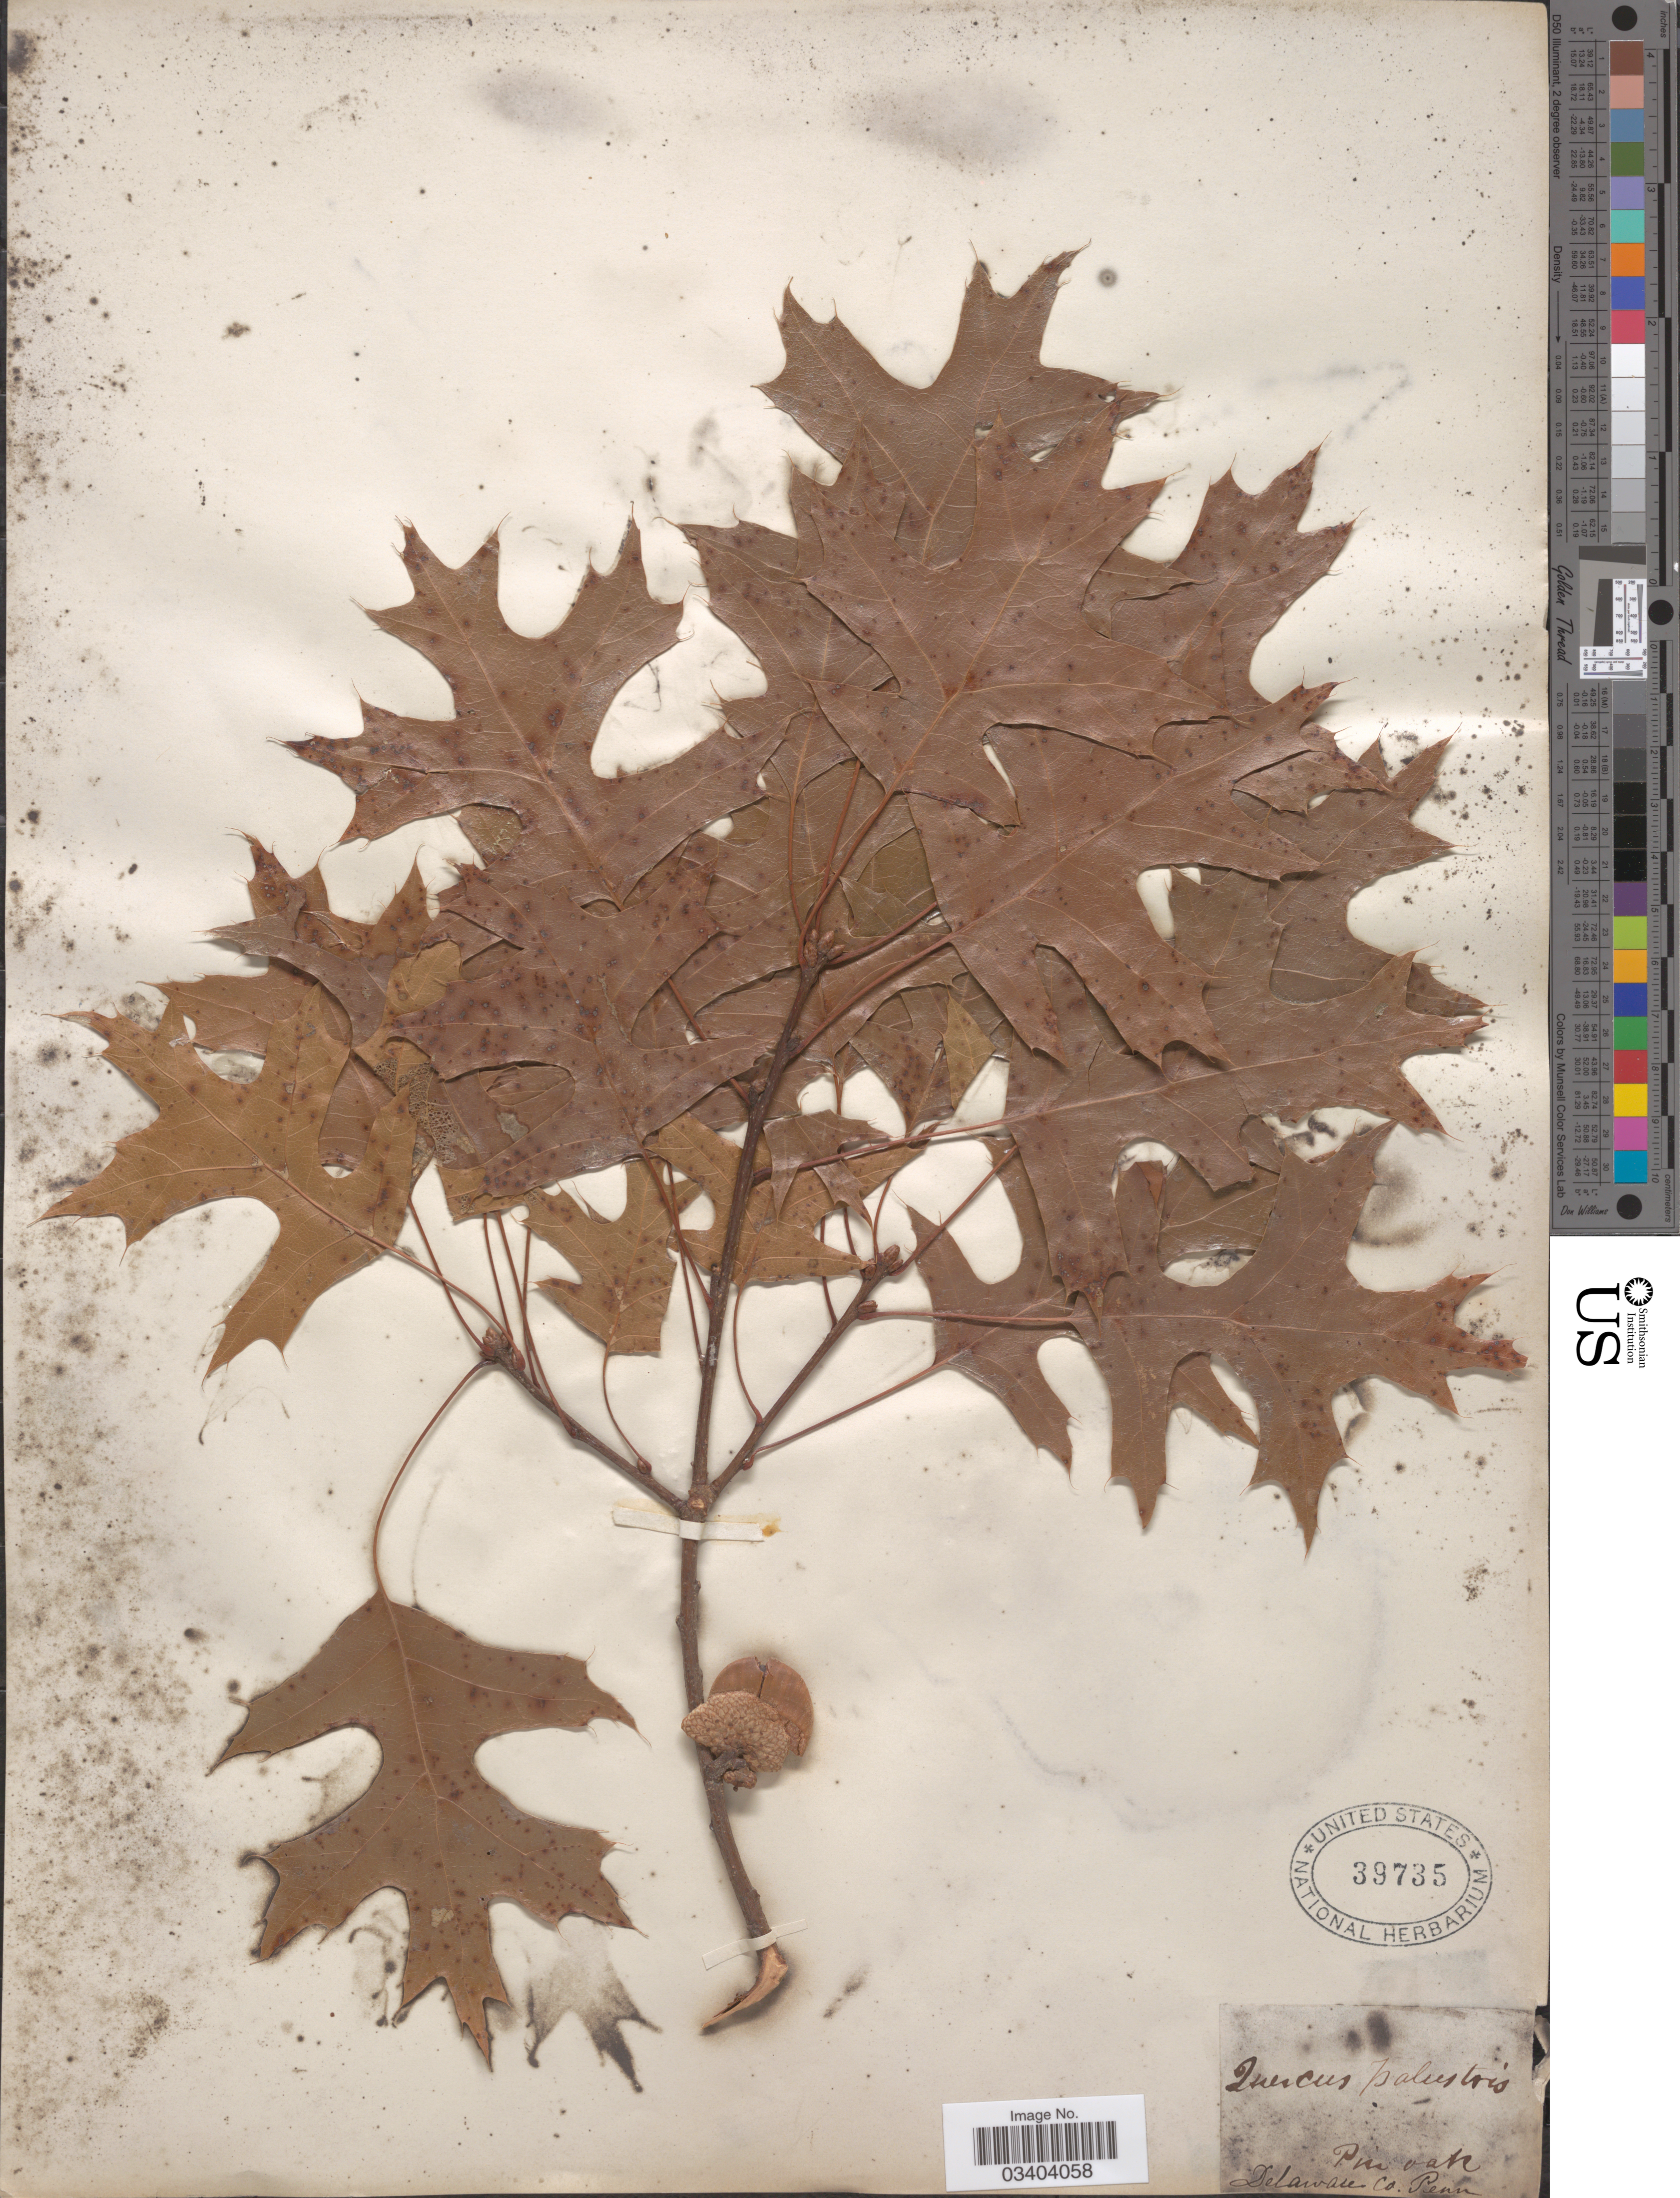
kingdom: Plantae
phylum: Tracheophyta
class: Magnoliopsida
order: Fagales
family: Fagaceae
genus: Quercus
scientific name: Quercus coccinea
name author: Münchh.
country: United States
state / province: Pennsylvania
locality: Delaware Co.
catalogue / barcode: US 39735